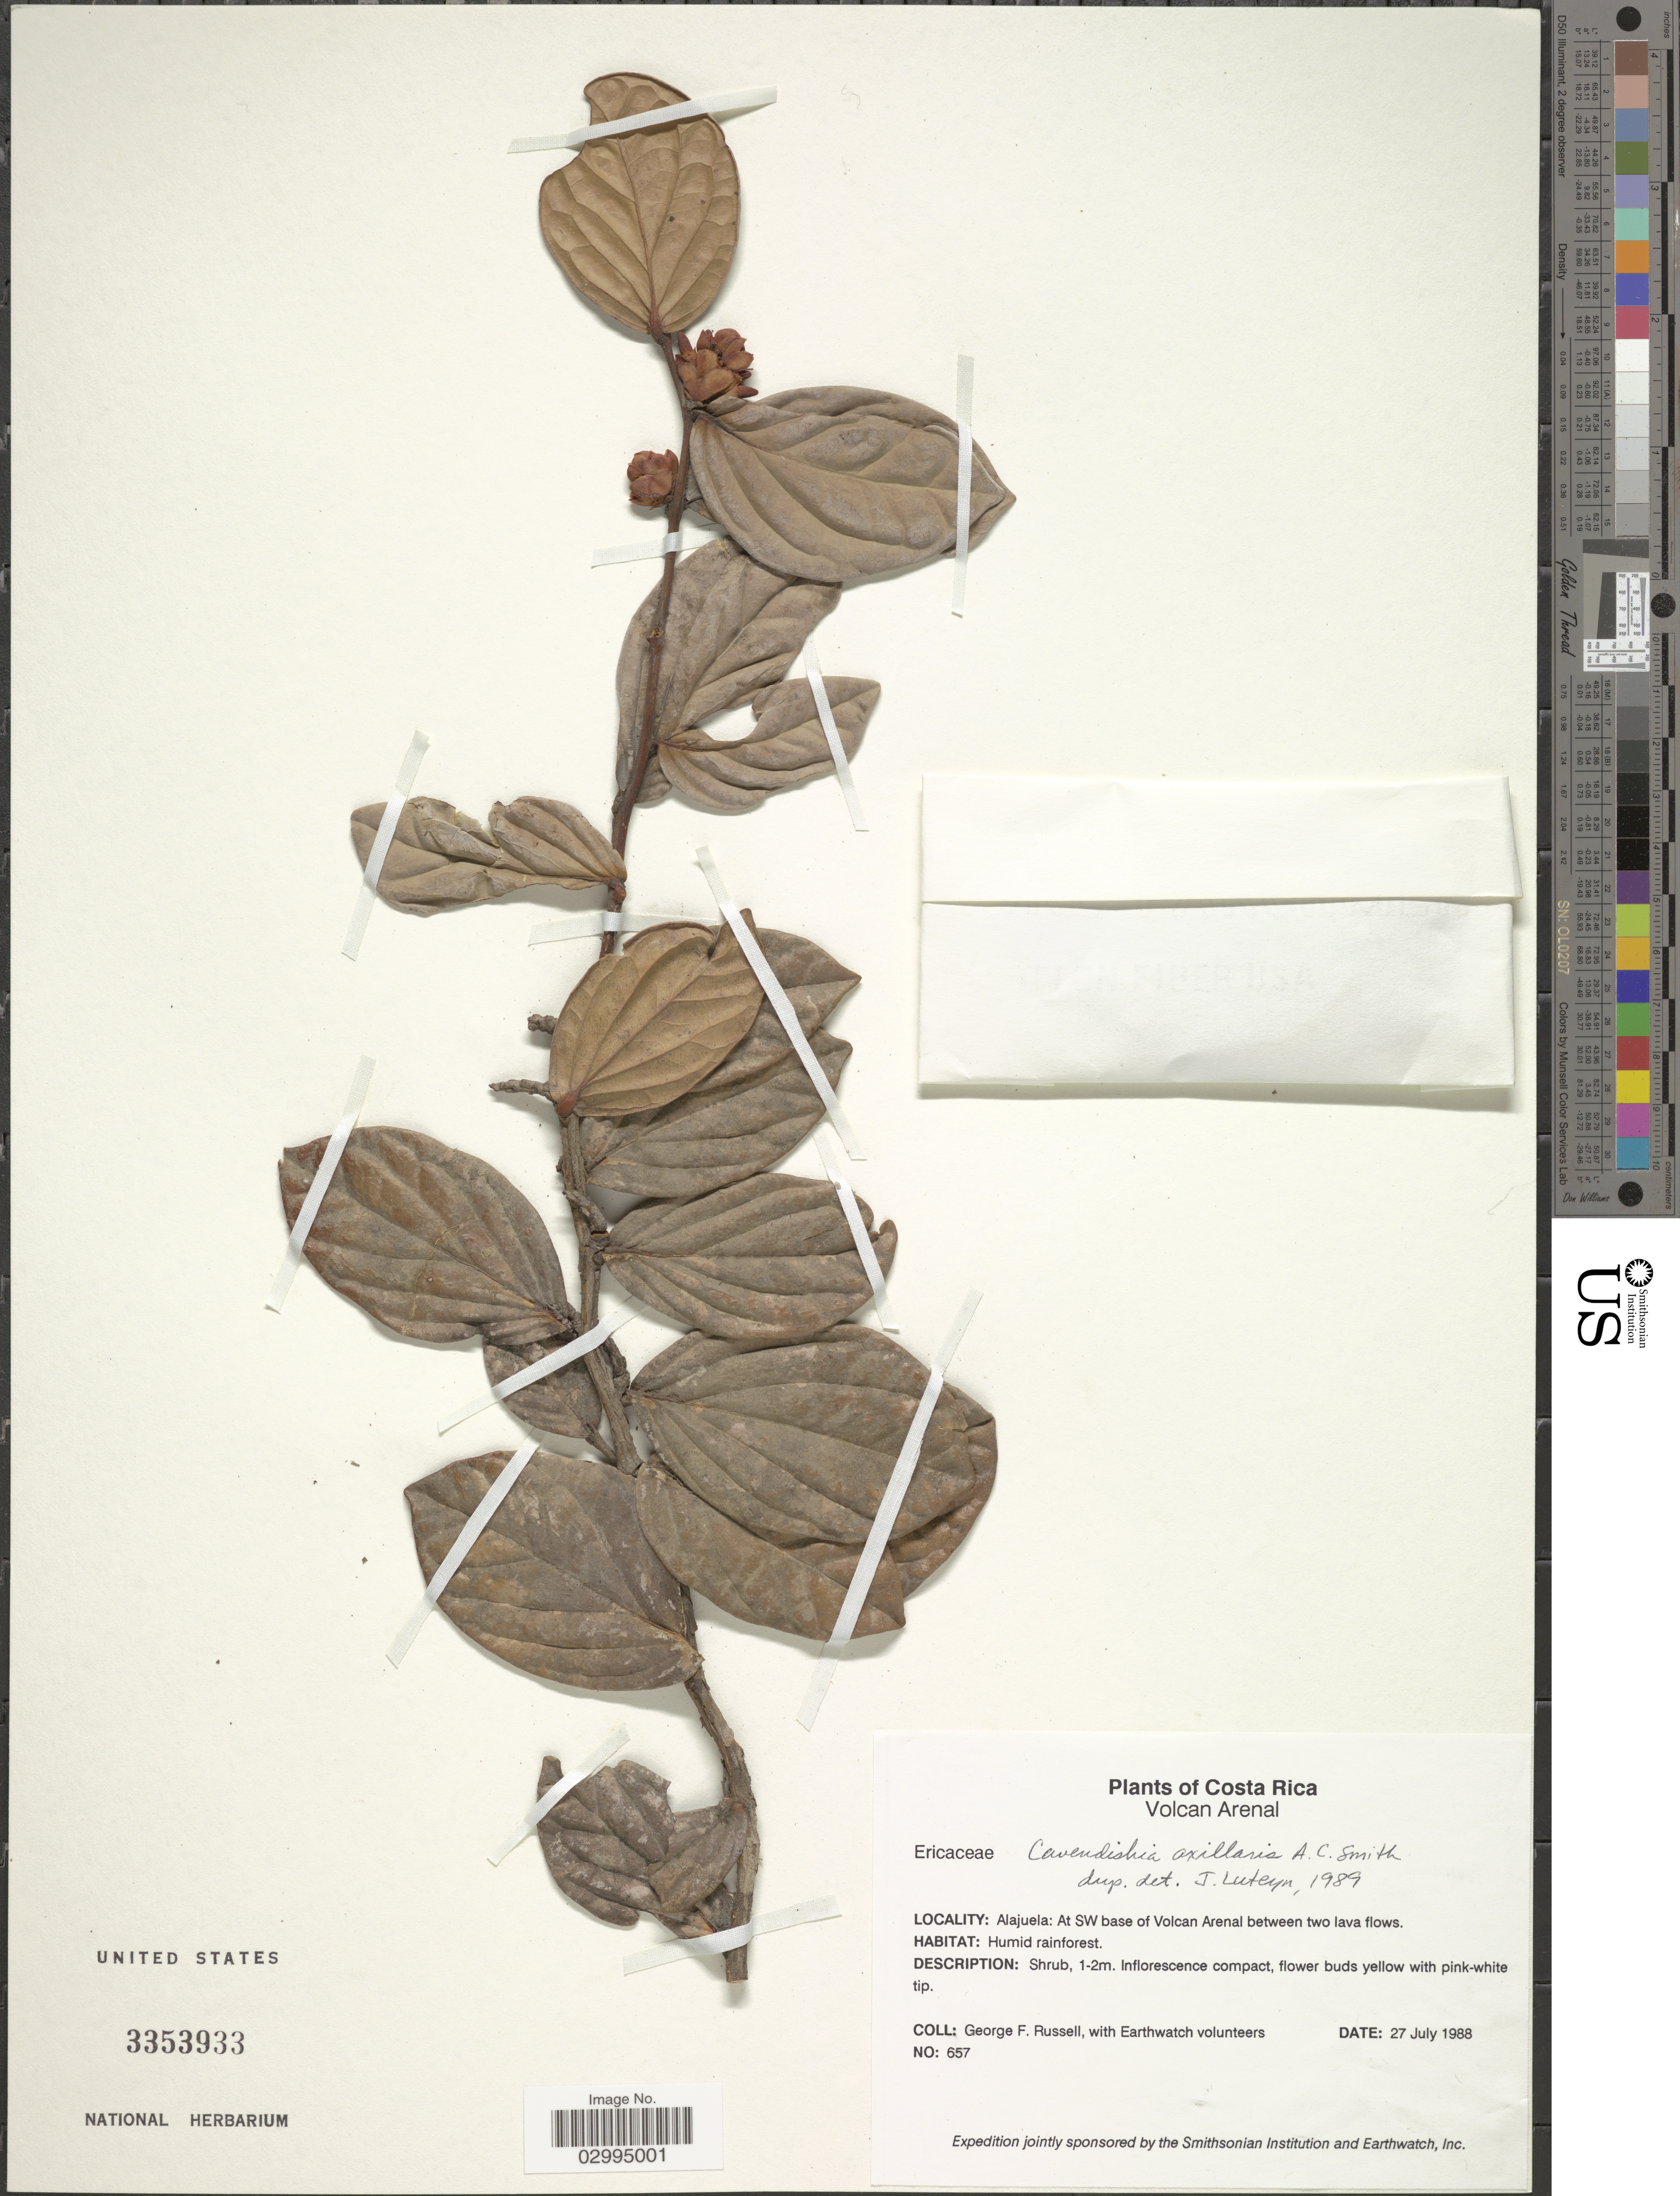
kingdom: Plantae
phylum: Tracheophyta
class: Magnoliopsida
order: Ericales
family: Ericaceae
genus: Cavendishia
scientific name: Cavendishia axillaris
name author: A.C. Sm.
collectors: G. Russell & Earthwatch Volunteers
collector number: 657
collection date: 1988-07-27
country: Costa Rica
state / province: Alajuela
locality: Volcan Arenal. At SW base of Volcan Arenal between two lava flows.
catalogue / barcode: US 3353933